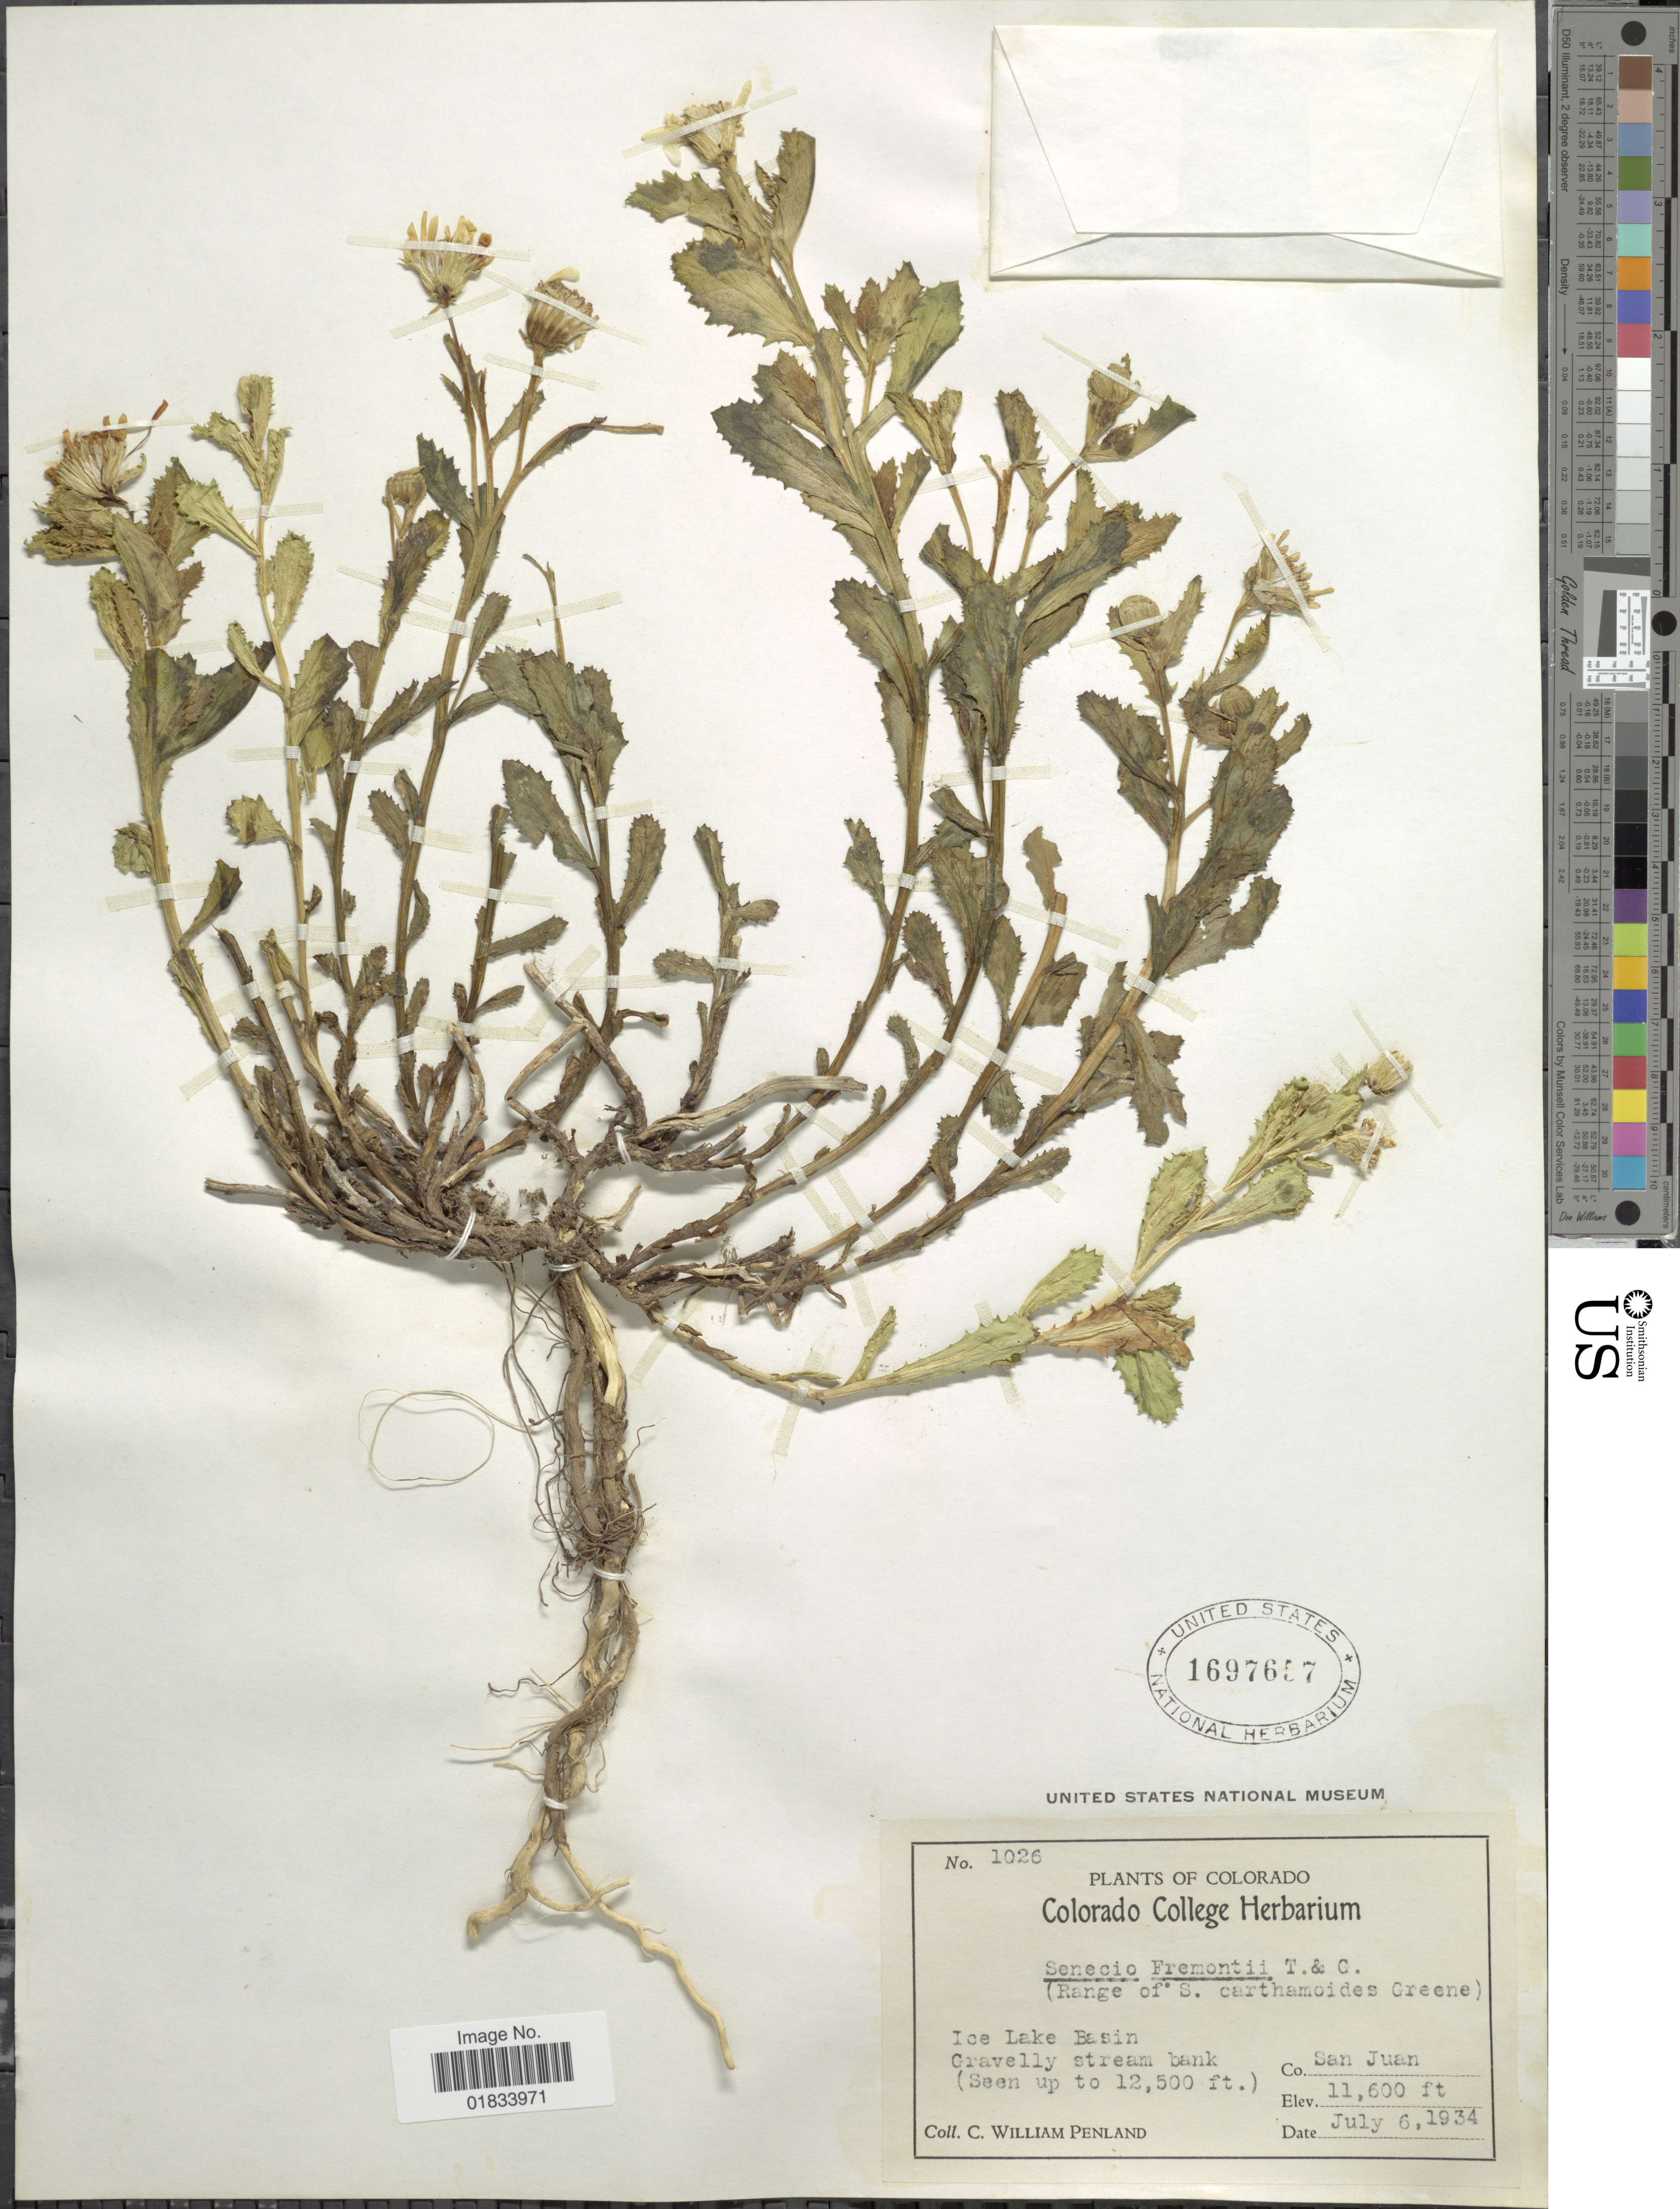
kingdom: Plantae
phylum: Tracheophyta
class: Magnoliopsida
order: Asterales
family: Asteraceae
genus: Senecio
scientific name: Senecio fremontii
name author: Torr. & A. Gray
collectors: C. W. Penland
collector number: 1026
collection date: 1934-07-06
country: United States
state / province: Colorado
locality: Ice Lake Basin, Co. San Juan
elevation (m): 3536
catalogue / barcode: US 1697657